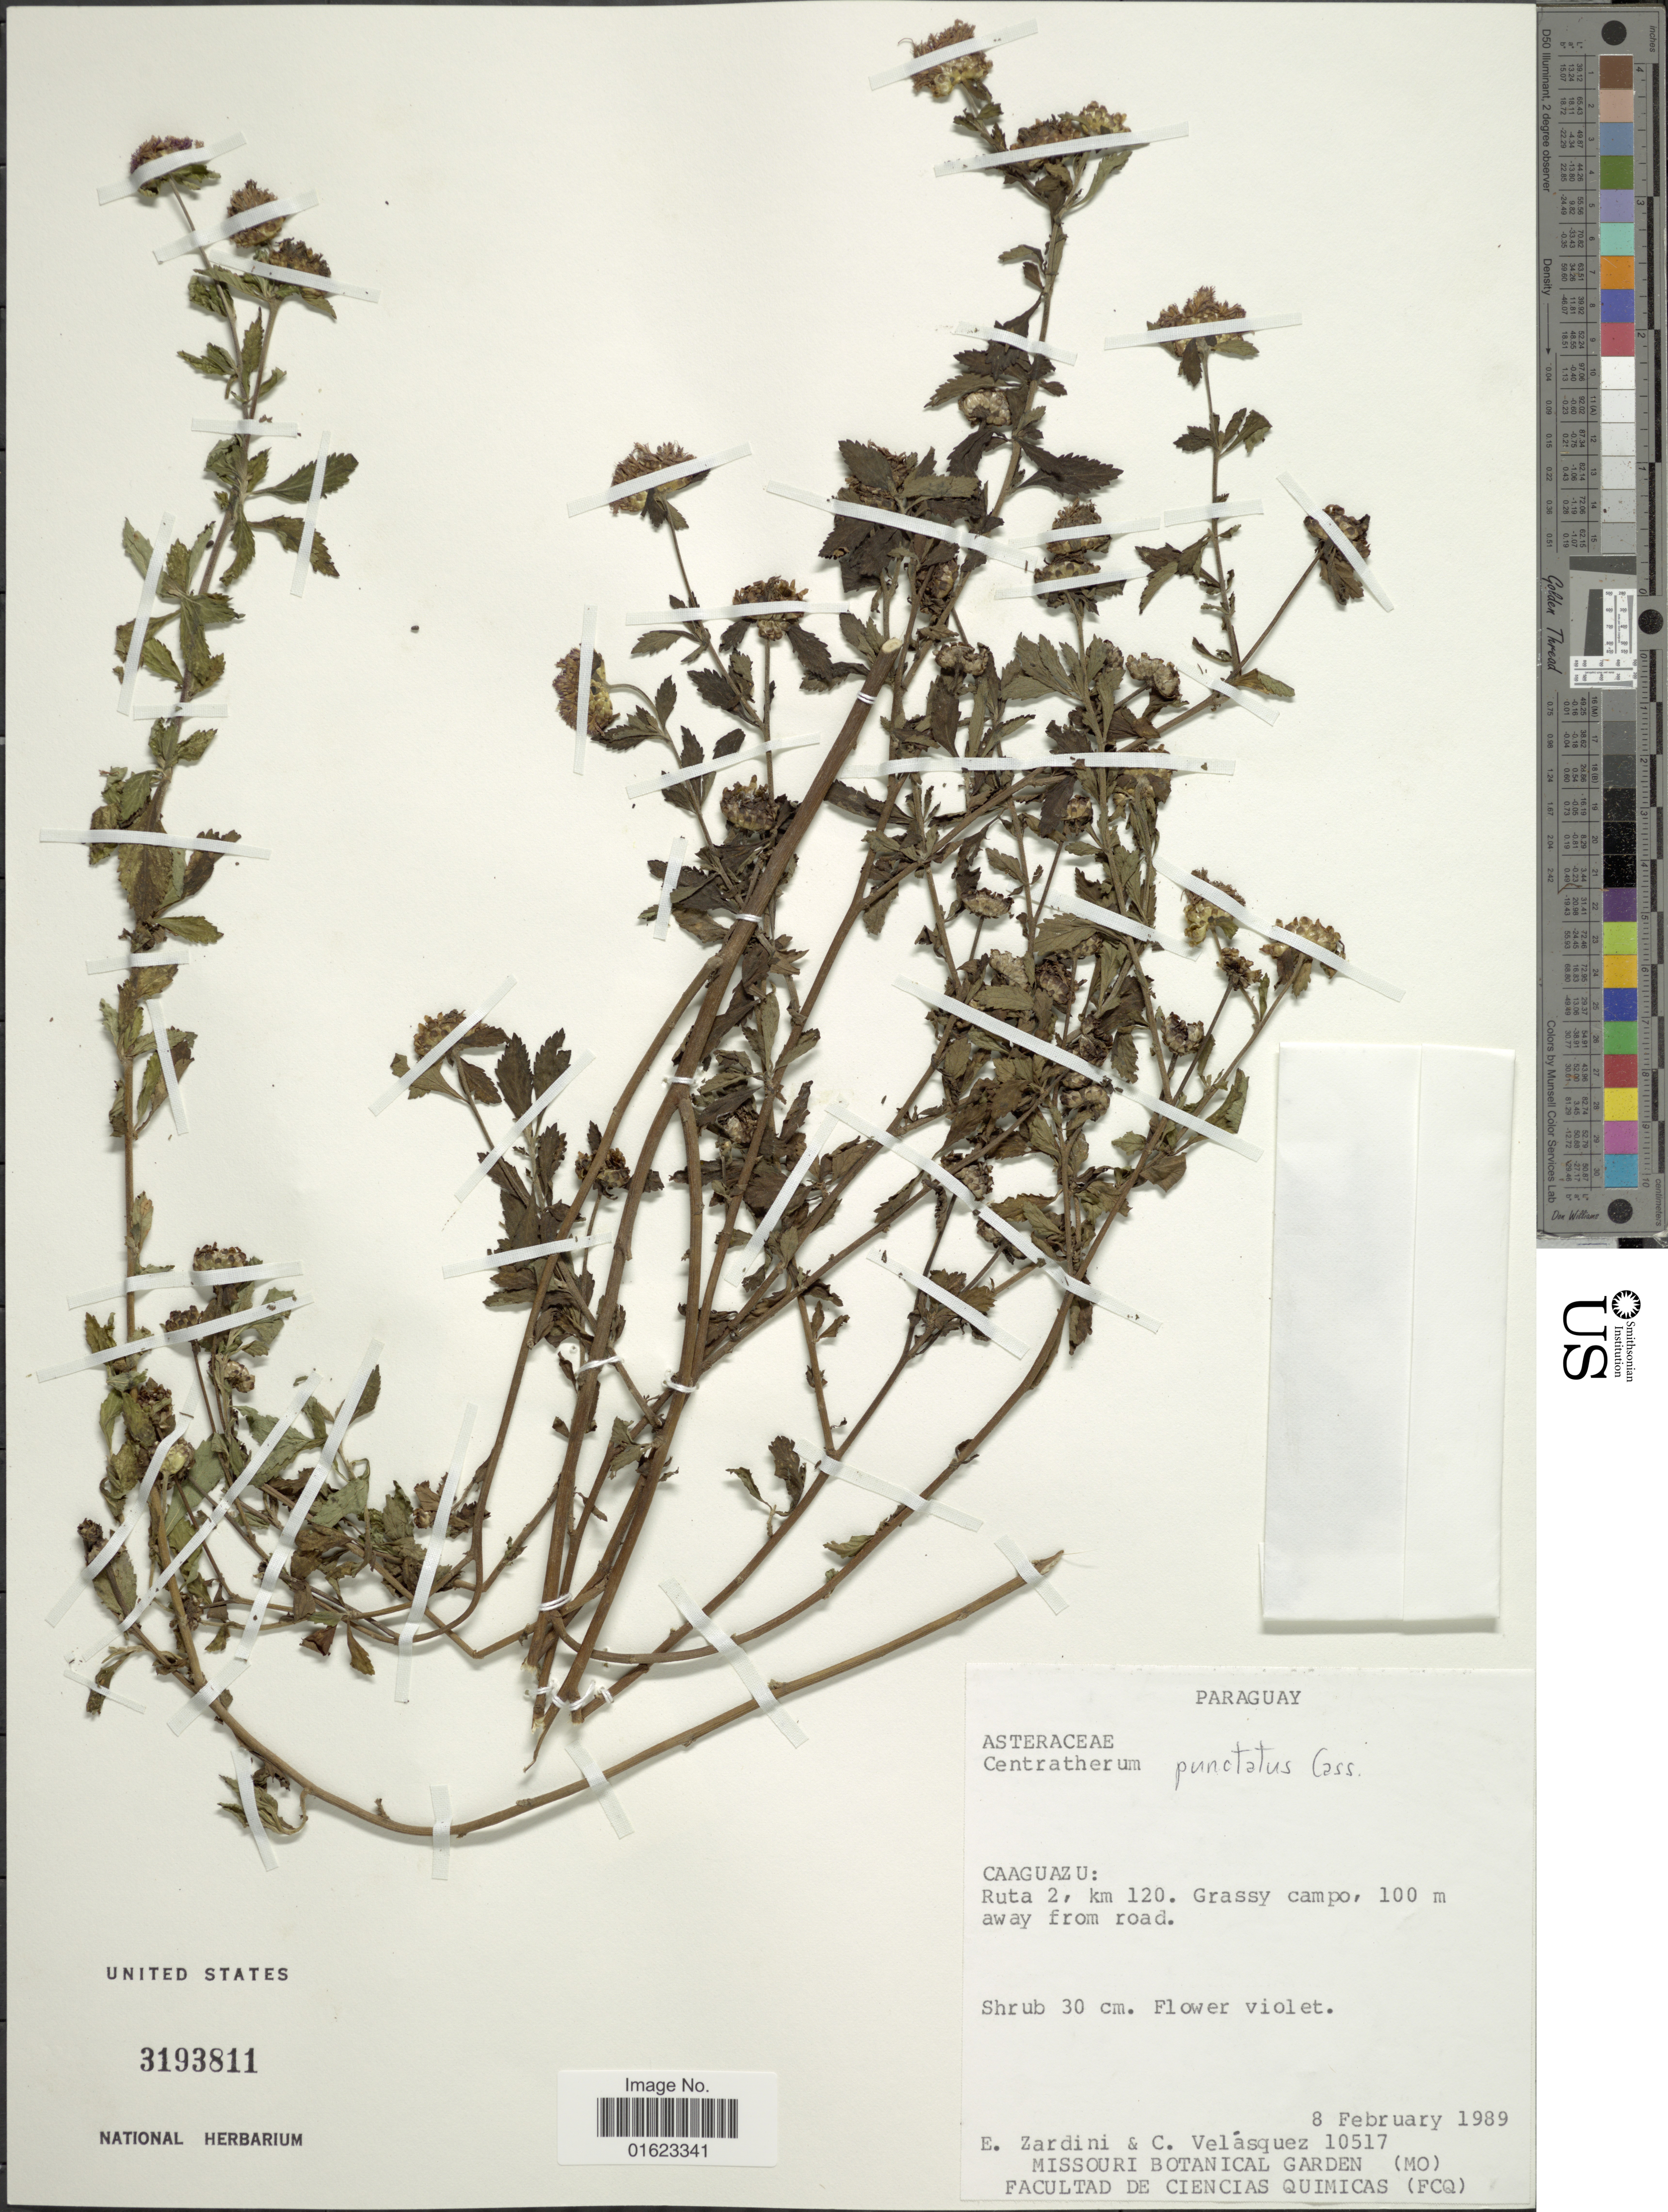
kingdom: Plantae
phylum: Tracheophyta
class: Magnoliopsida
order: Asterales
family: Asteraceae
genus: Centratherum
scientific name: Centratherum punctatum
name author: Cass.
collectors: E. M. Zardini & C. Velásquez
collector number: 10517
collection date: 1989-02-08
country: Paraguay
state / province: Caaguazu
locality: Caaguazu, Ruta 2, km 120. Grassy campo, 110 m away from road,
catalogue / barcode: US 3193811